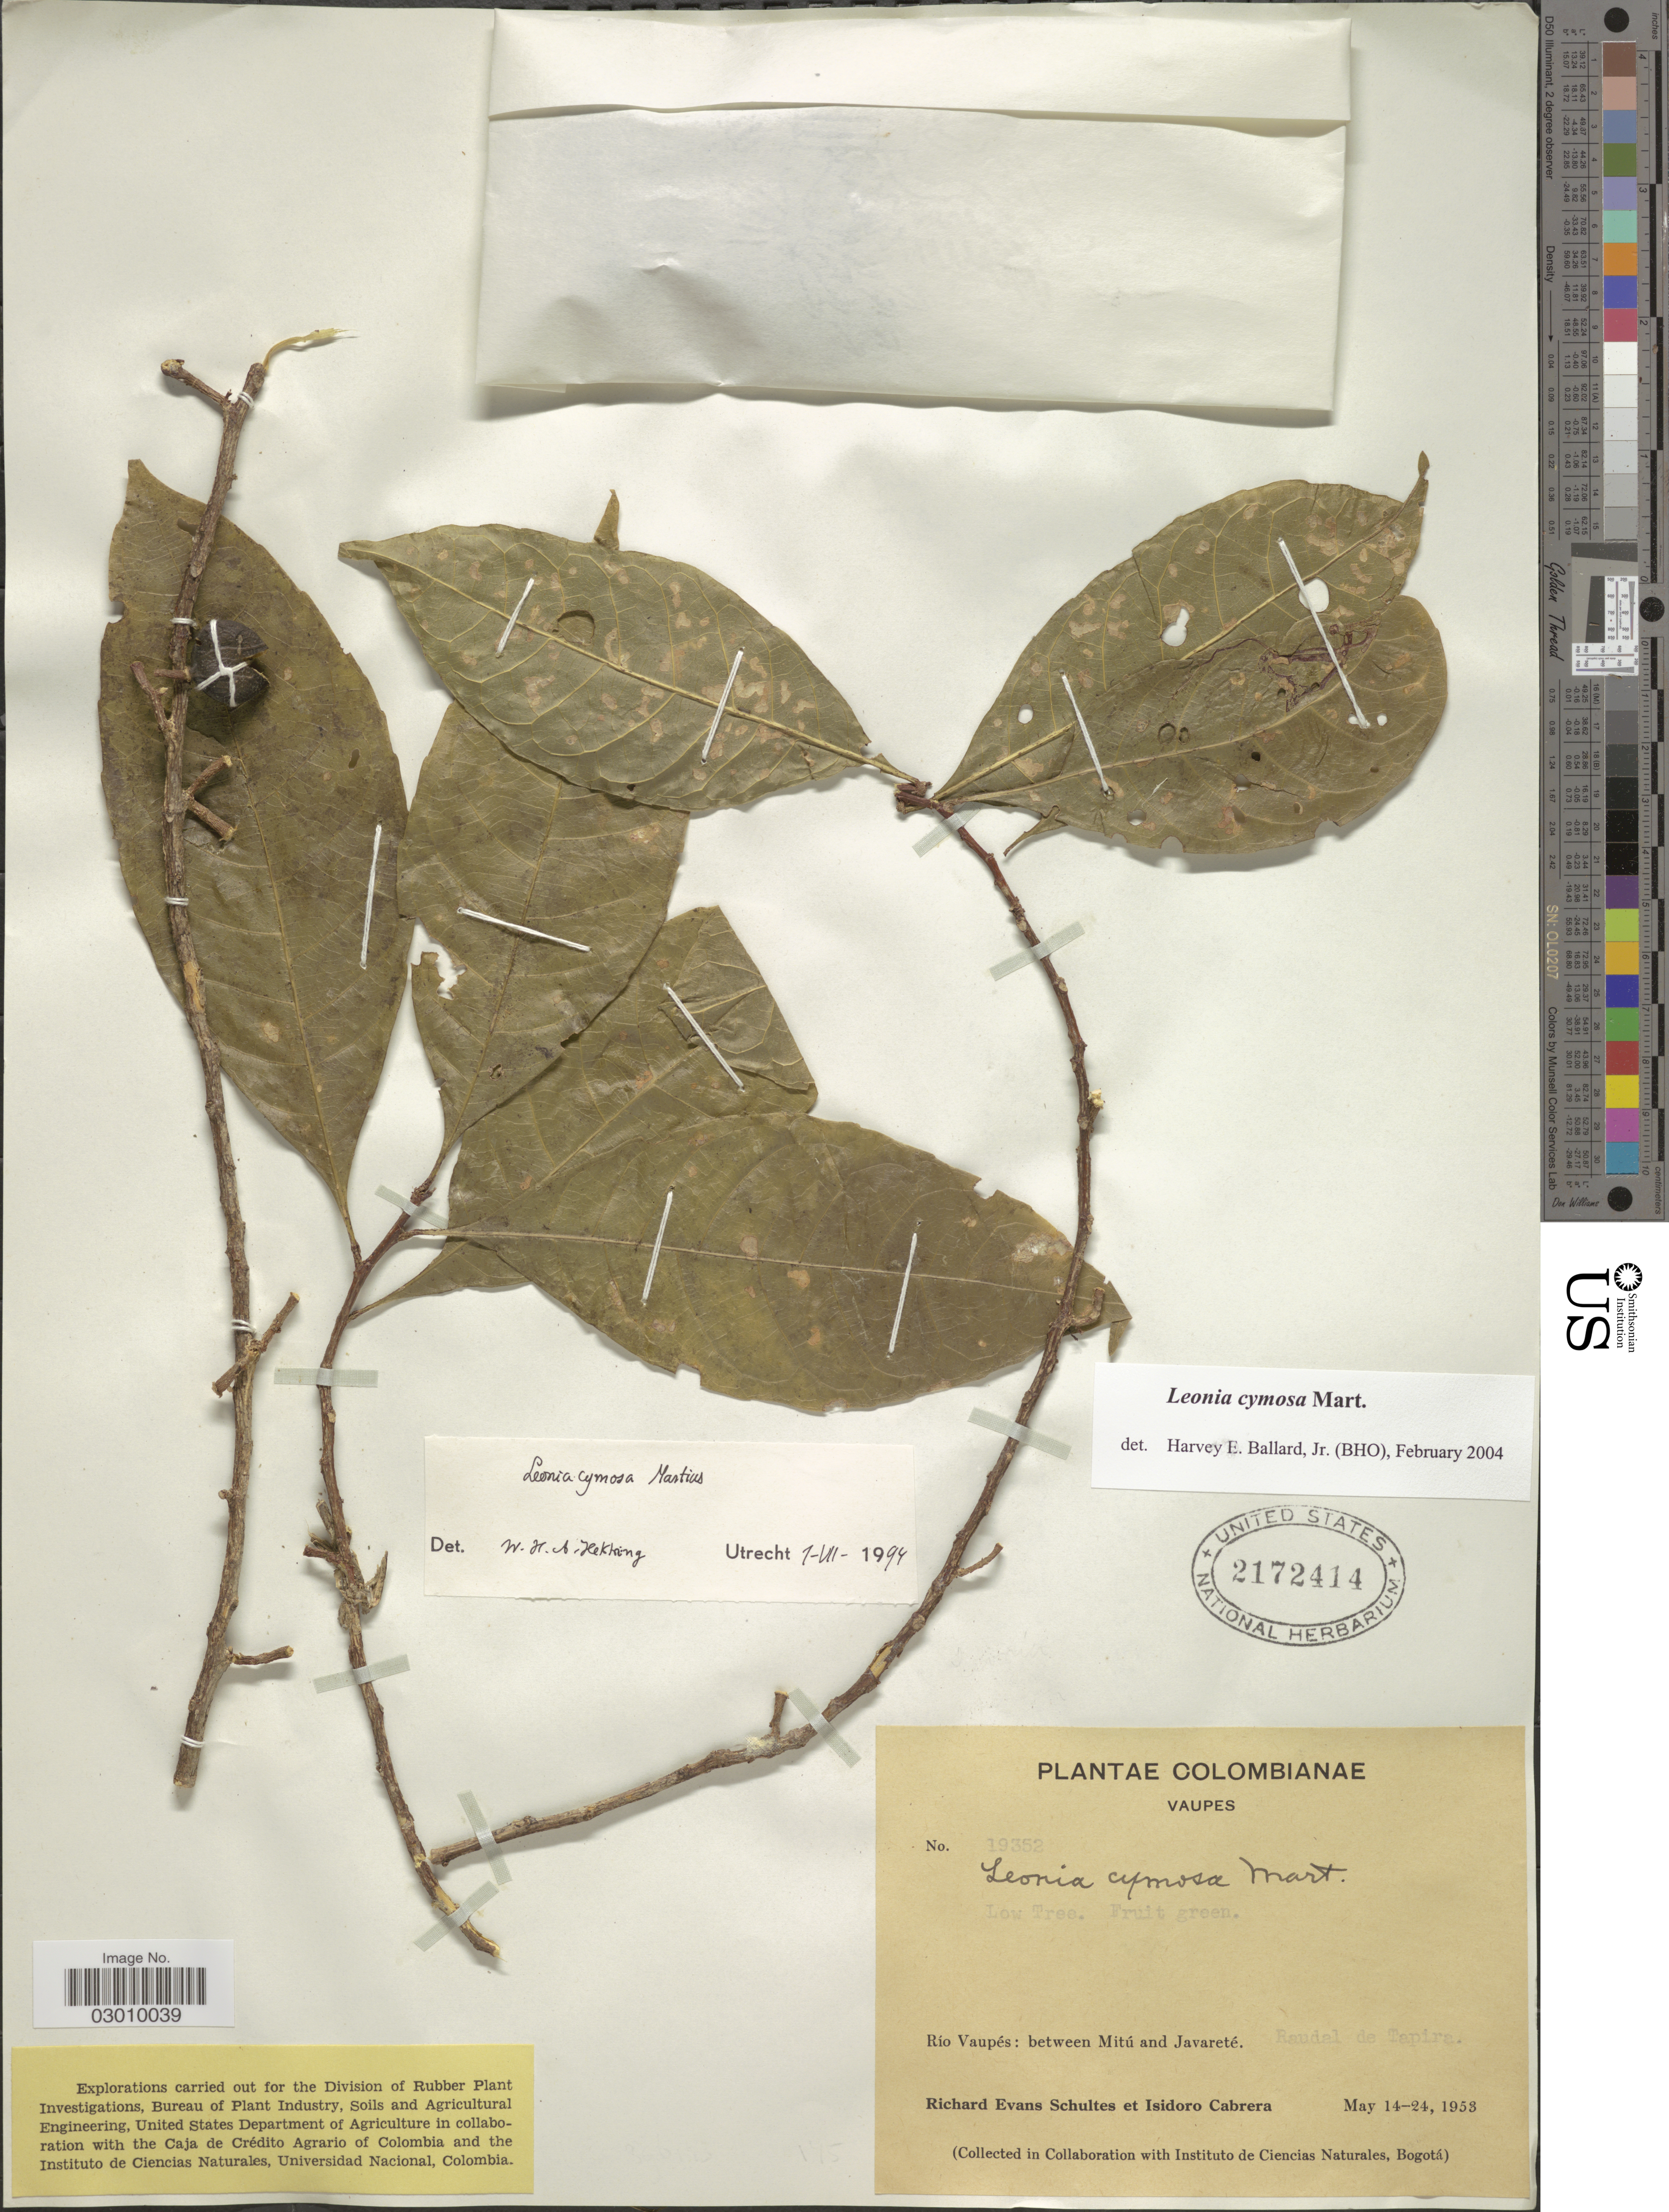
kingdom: Plantae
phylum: Tracheophyta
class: Magnoliopsida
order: Malpighiales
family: Violaceae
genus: Leonia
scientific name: Leonia cymosa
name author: Mart.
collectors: R. E. Schultes & I. Cabrera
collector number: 129352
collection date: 1953-05-14/1953-05-24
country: Colombia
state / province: Vaupés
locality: Río Vaupés: between Mitú and Javareté. Raudal de Tapira.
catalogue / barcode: US 2172414